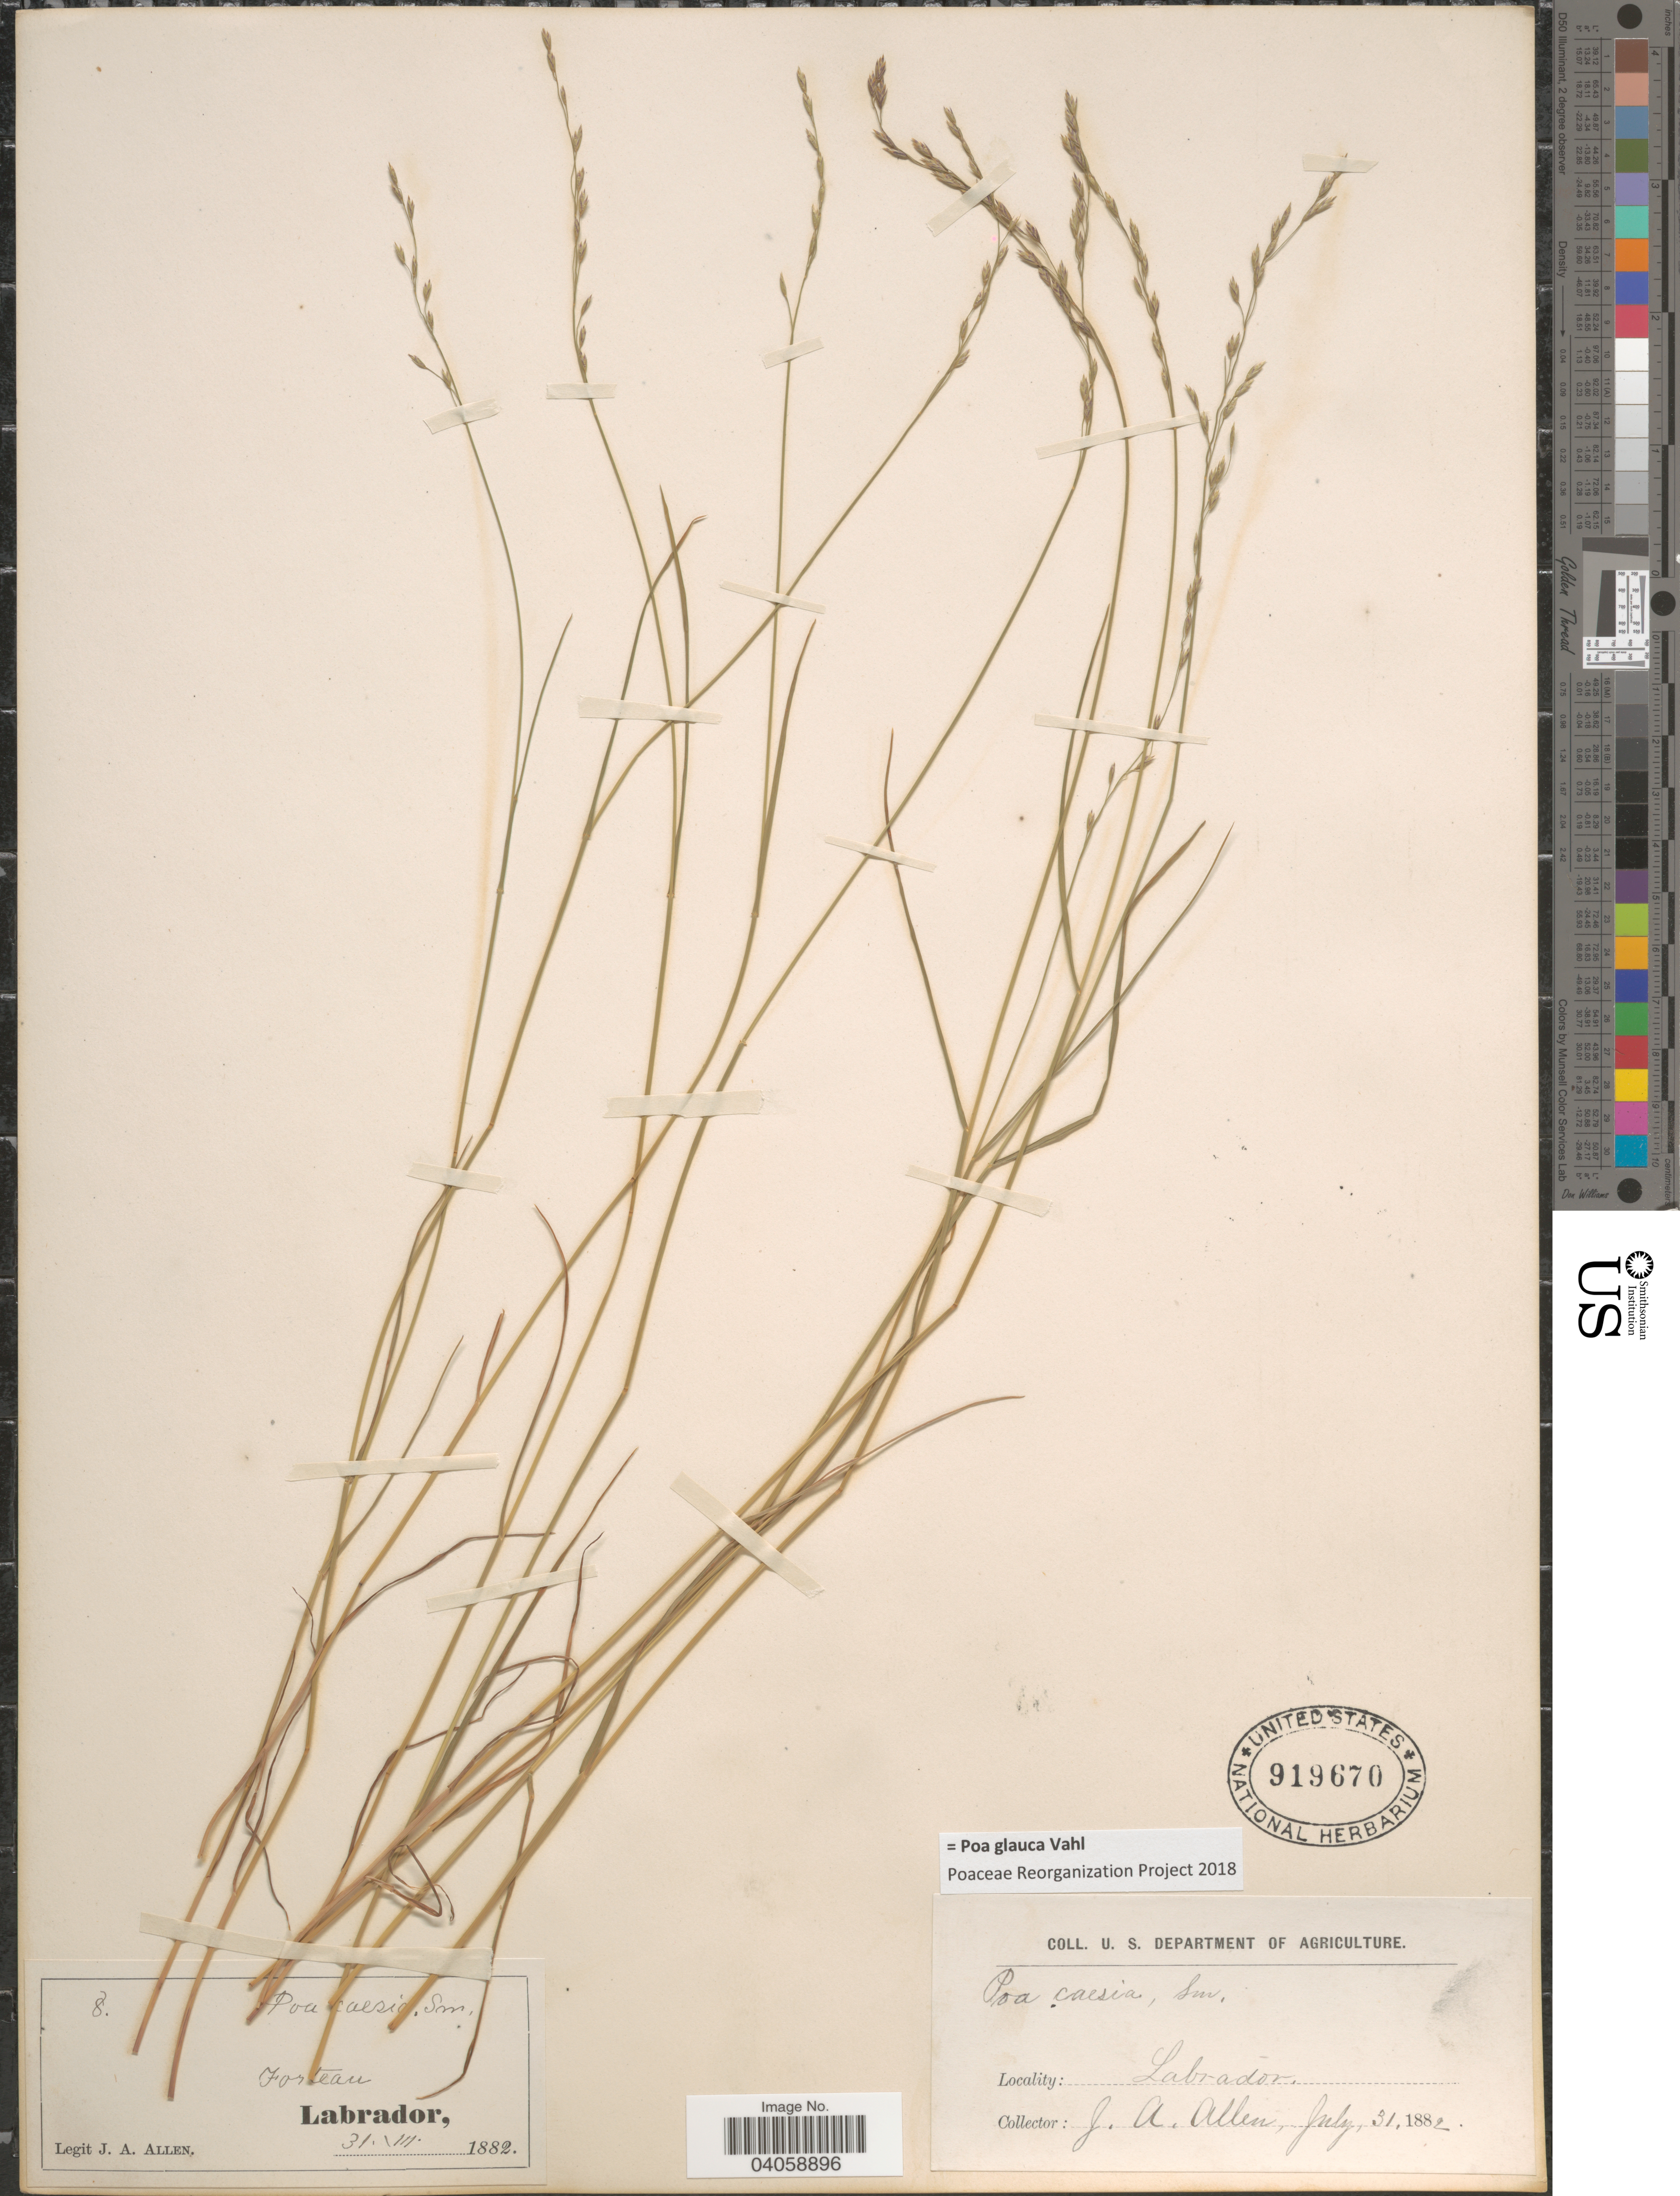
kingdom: Plantae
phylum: Tracheophyta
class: Liliopsida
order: Poales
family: Poaceae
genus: Poa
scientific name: Poa glauca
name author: Vahl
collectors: J. Allen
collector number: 8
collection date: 1882-07-31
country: Canada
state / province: Newfoundland and Labrador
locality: Forteau. Labrador.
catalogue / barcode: US 919670